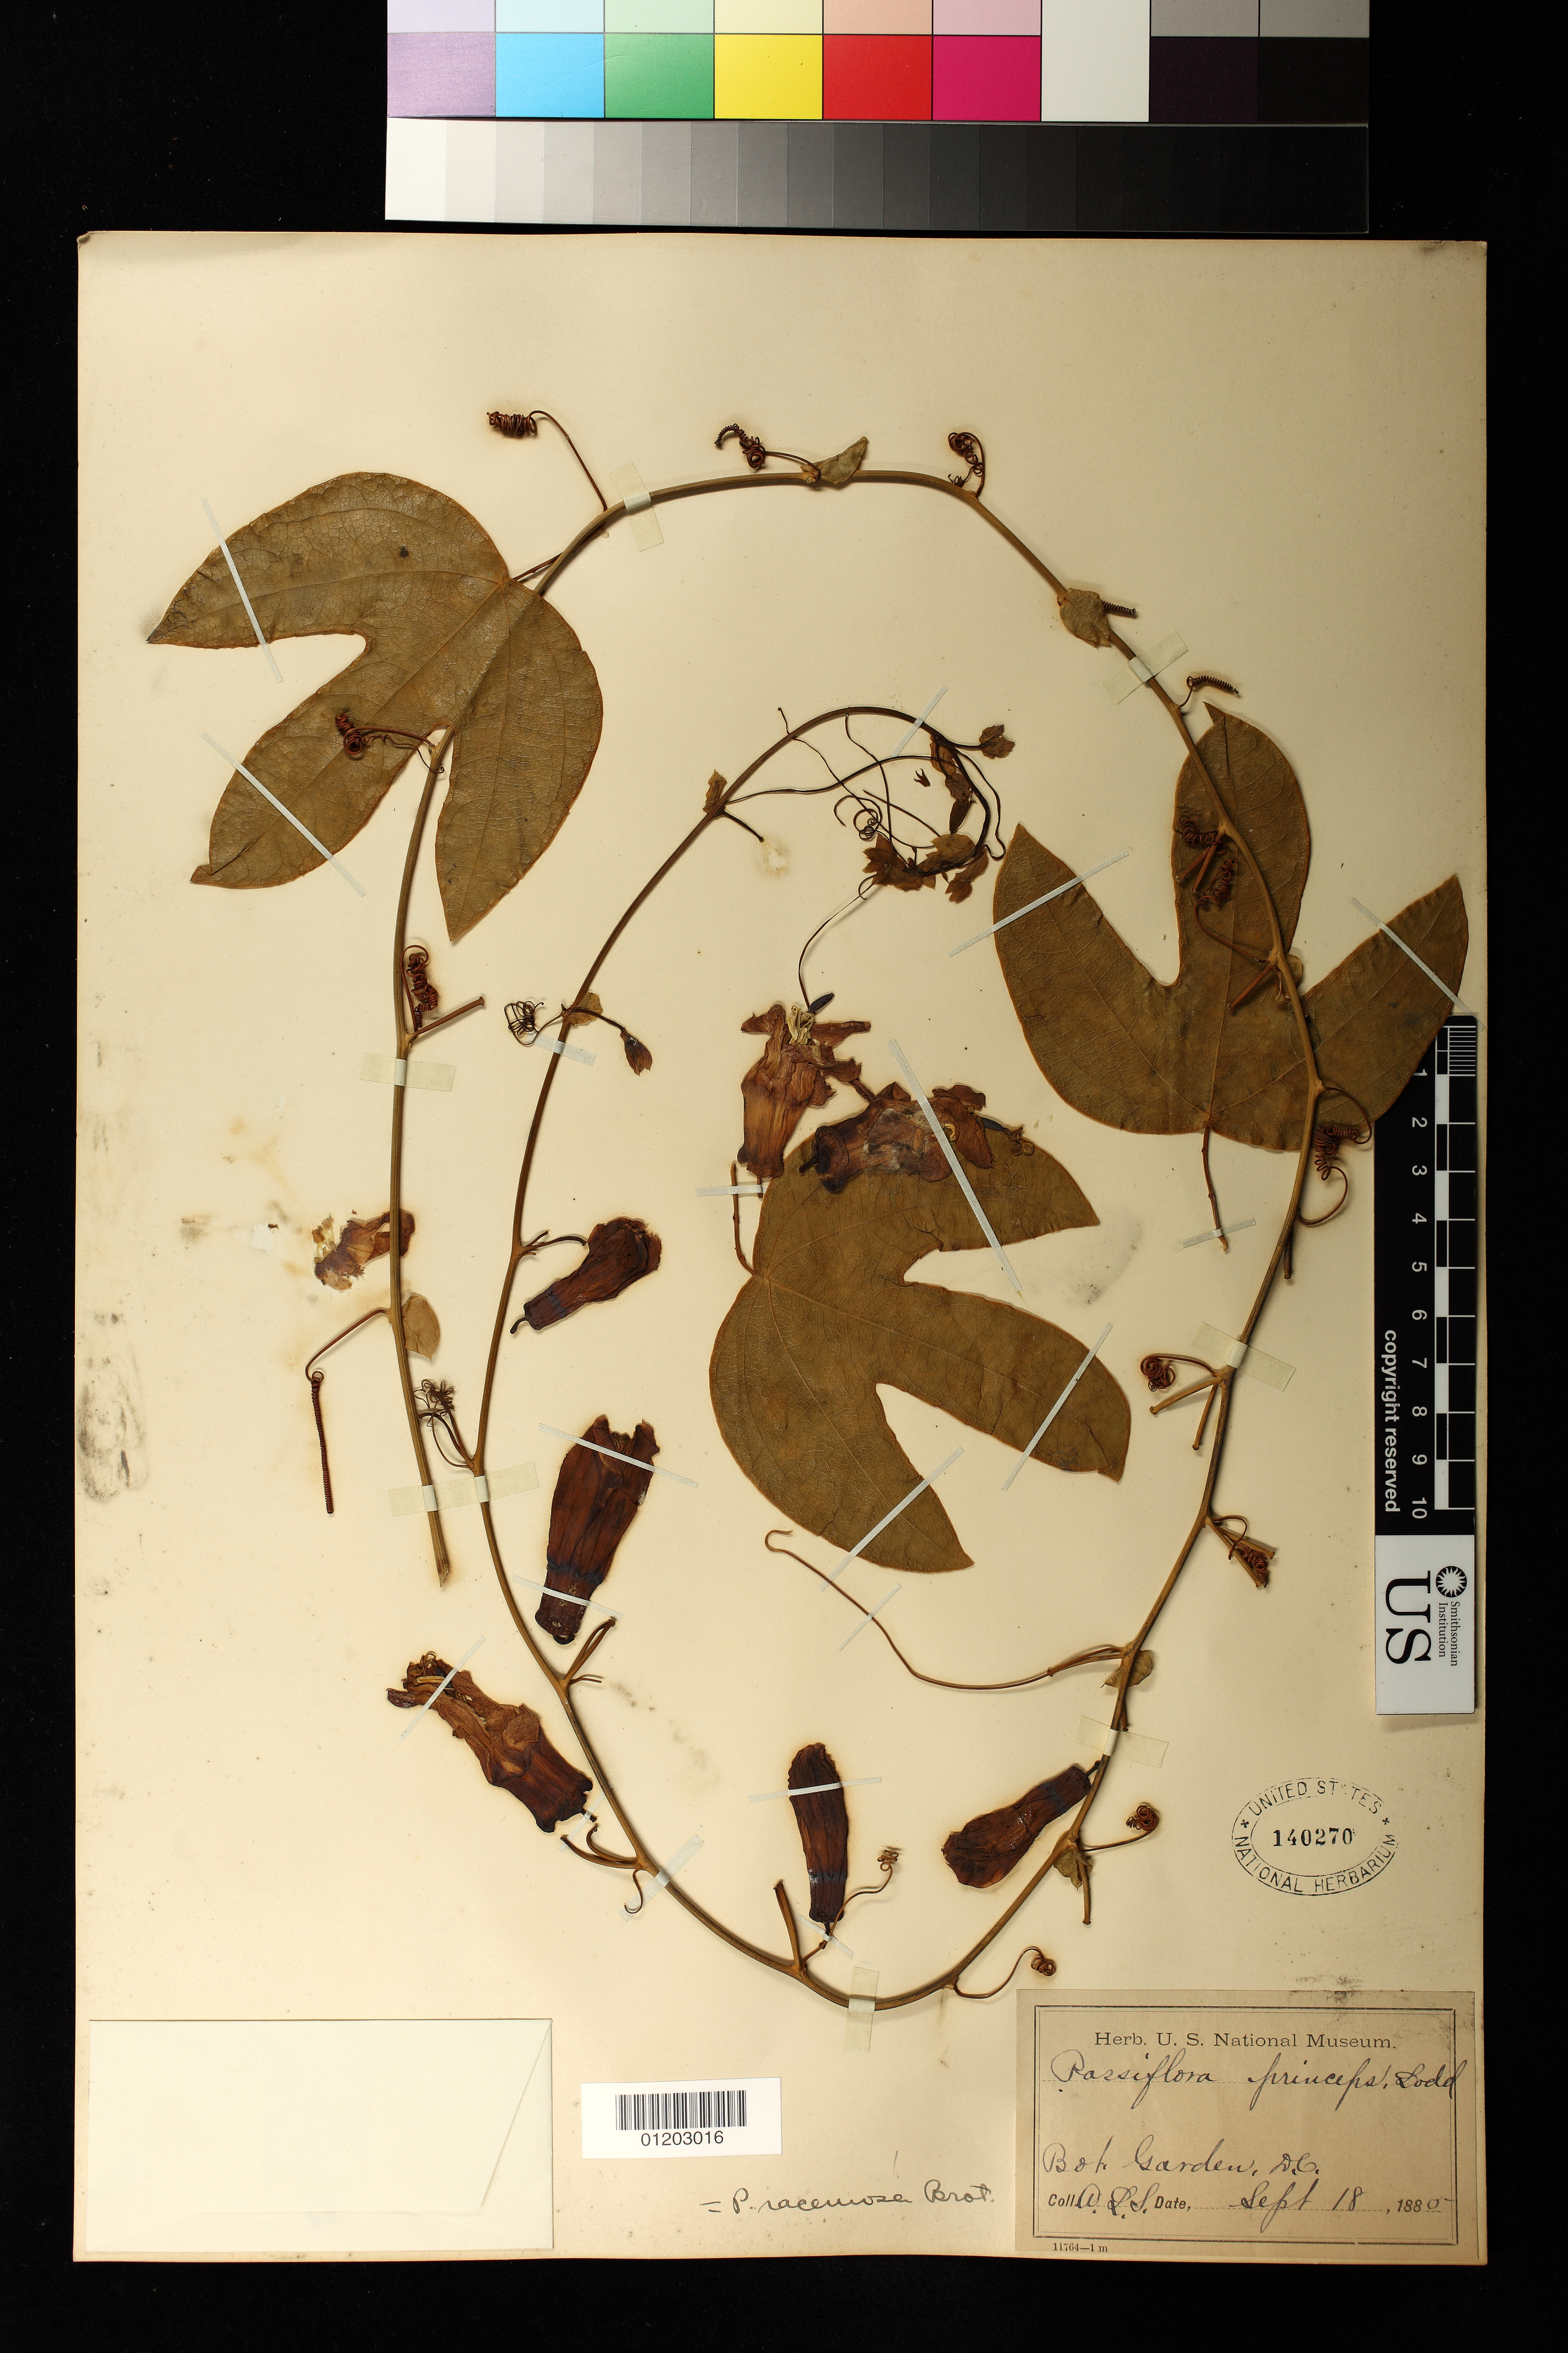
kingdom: Plantae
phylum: Tracheophyta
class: Magnoliopsida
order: Malpighiales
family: Passifloraceae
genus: Passiflora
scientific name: Passiflora racemosa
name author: Brot.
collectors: A. L. S.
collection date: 1885-09-18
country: United States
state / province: District of Columbia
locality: Bot. Gardens, DC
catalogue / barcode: US 140270